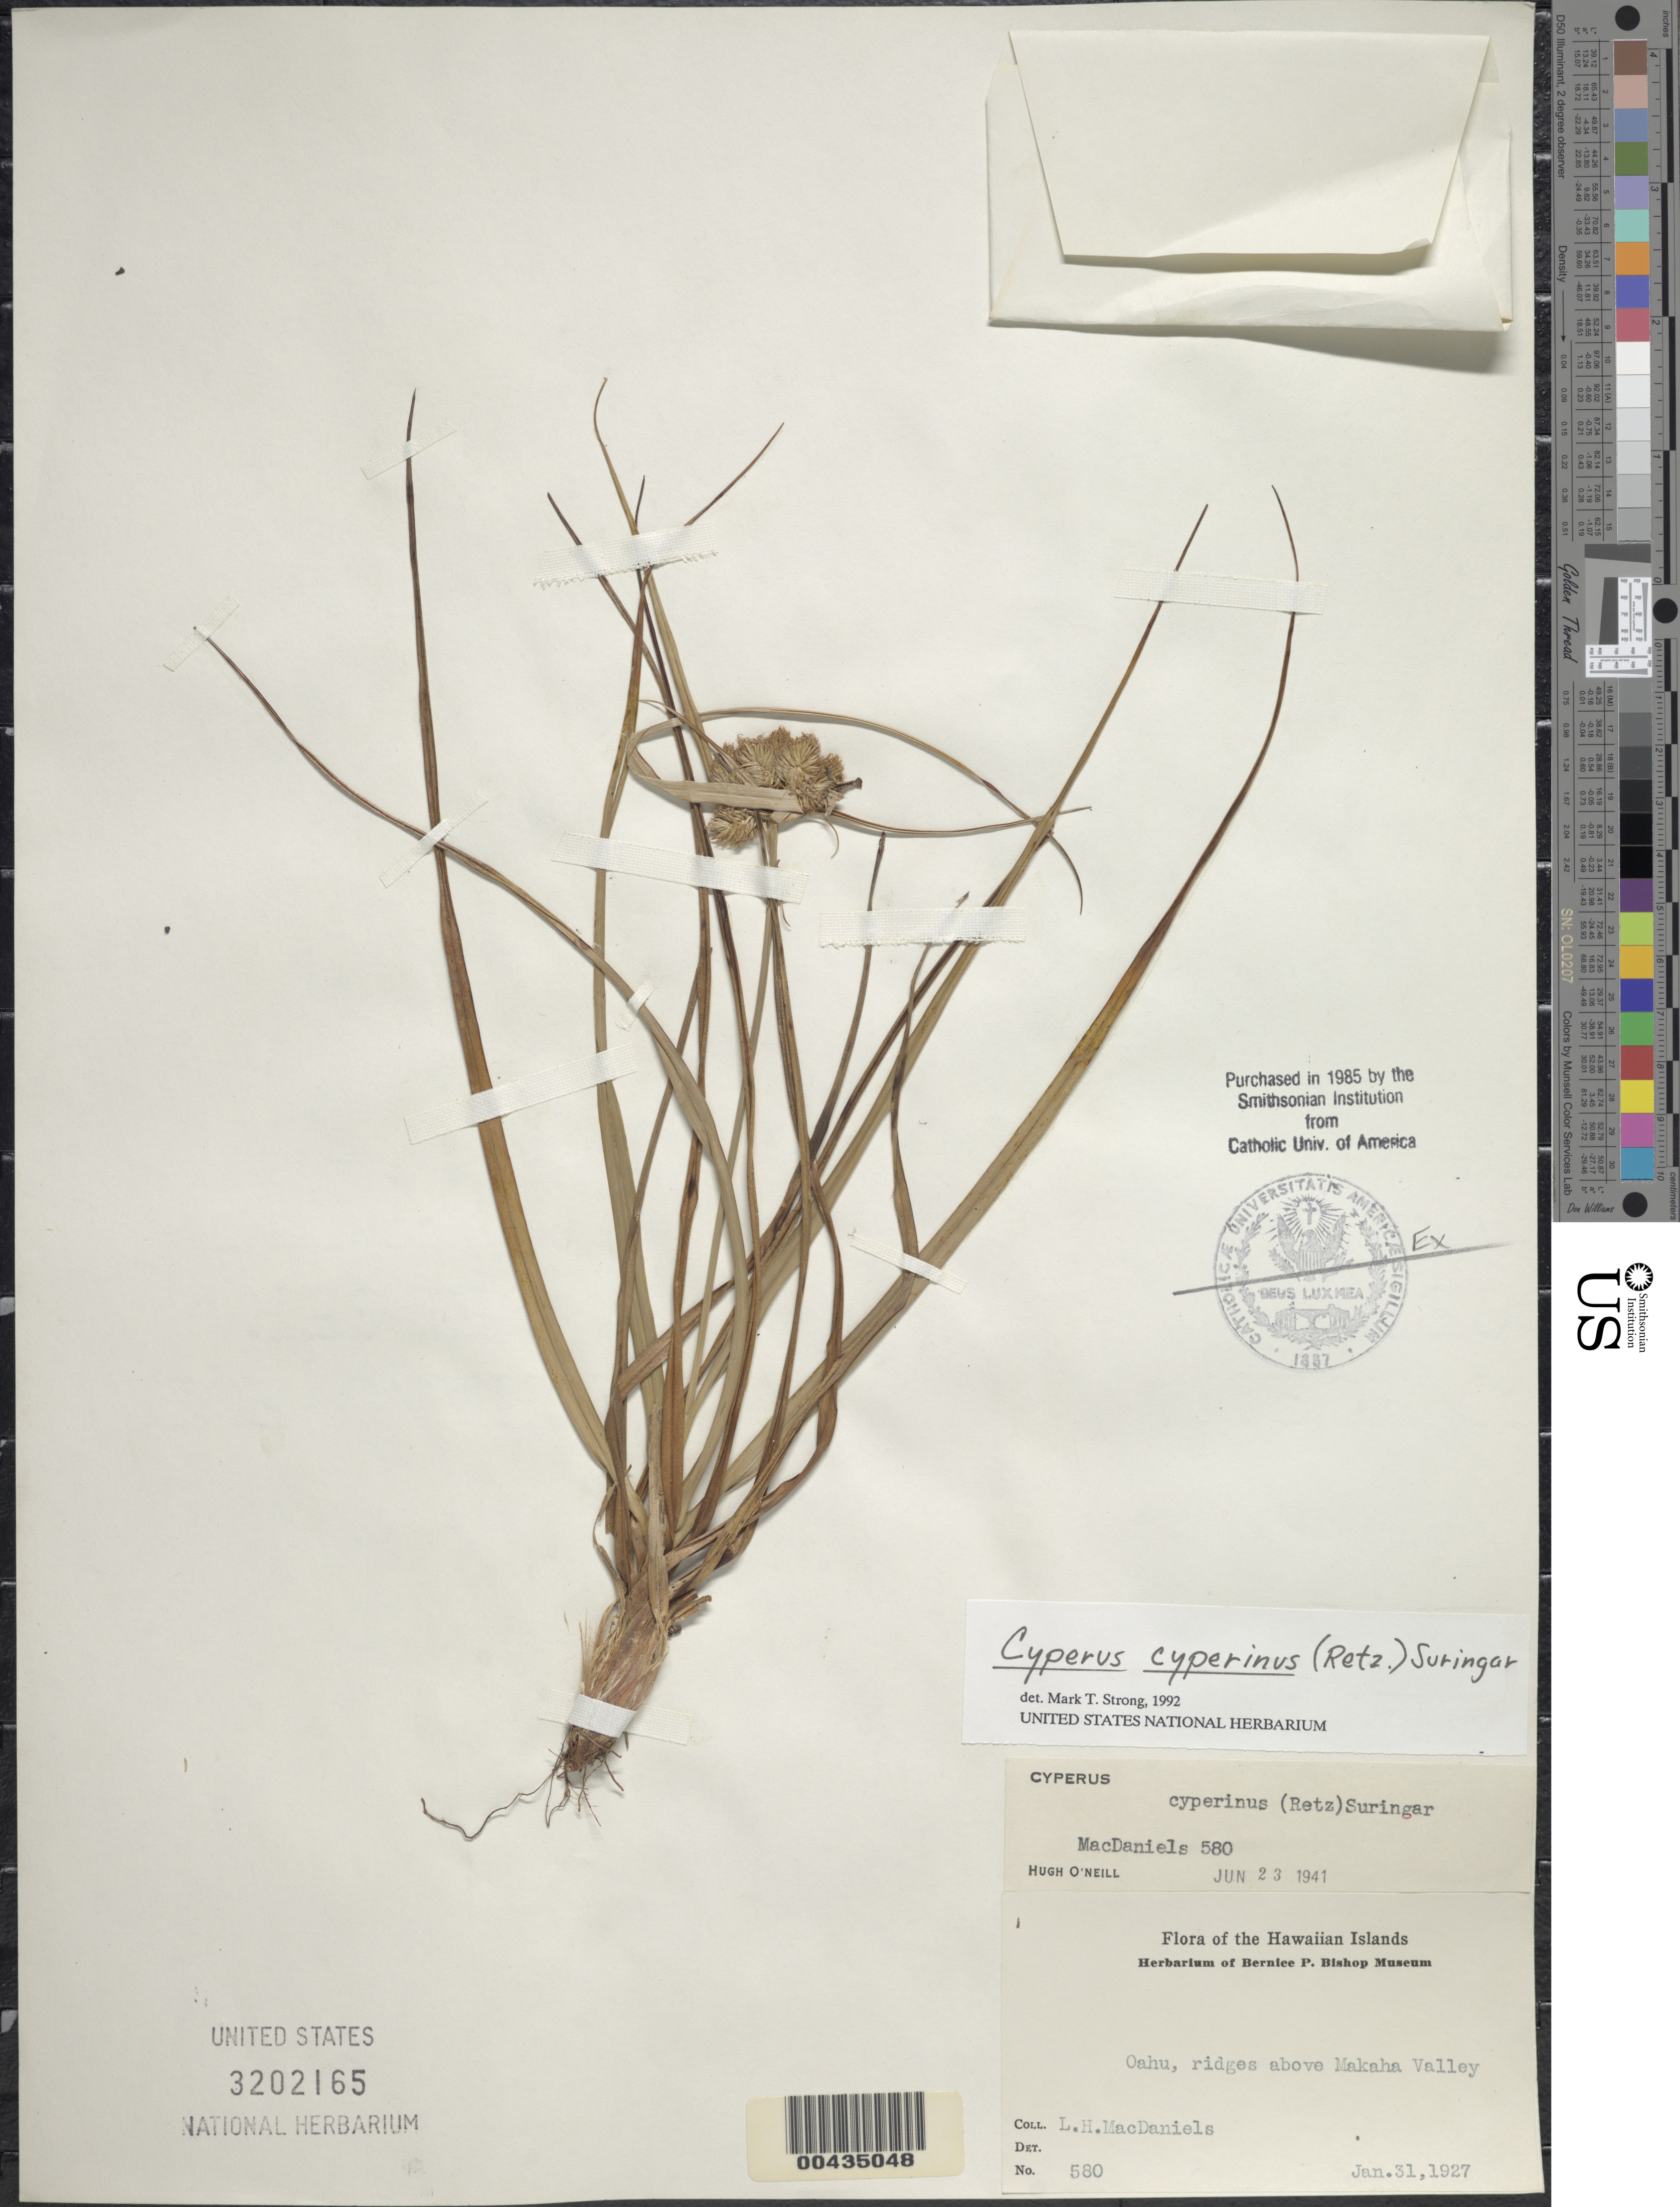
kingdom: Plantae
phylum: Tracheophyta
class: Liliopsida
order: Poales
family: Cyperaceae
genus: Cyperus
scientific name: Cyperus phleoides var. hawaiiensis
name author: (H. Mann) Kük.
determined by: Strong, Mark T., (BOT), Smithsonian Institution - National Museum of Natural History (UNITED STATES)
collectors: L. MacDaniels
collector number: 580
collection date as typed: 31 Jan 1927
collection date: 1927-01-31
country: United States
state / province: Hawaii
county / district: Honolulu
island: Oahu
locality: Ridges above Makaha Valley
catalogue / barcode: US 3202165